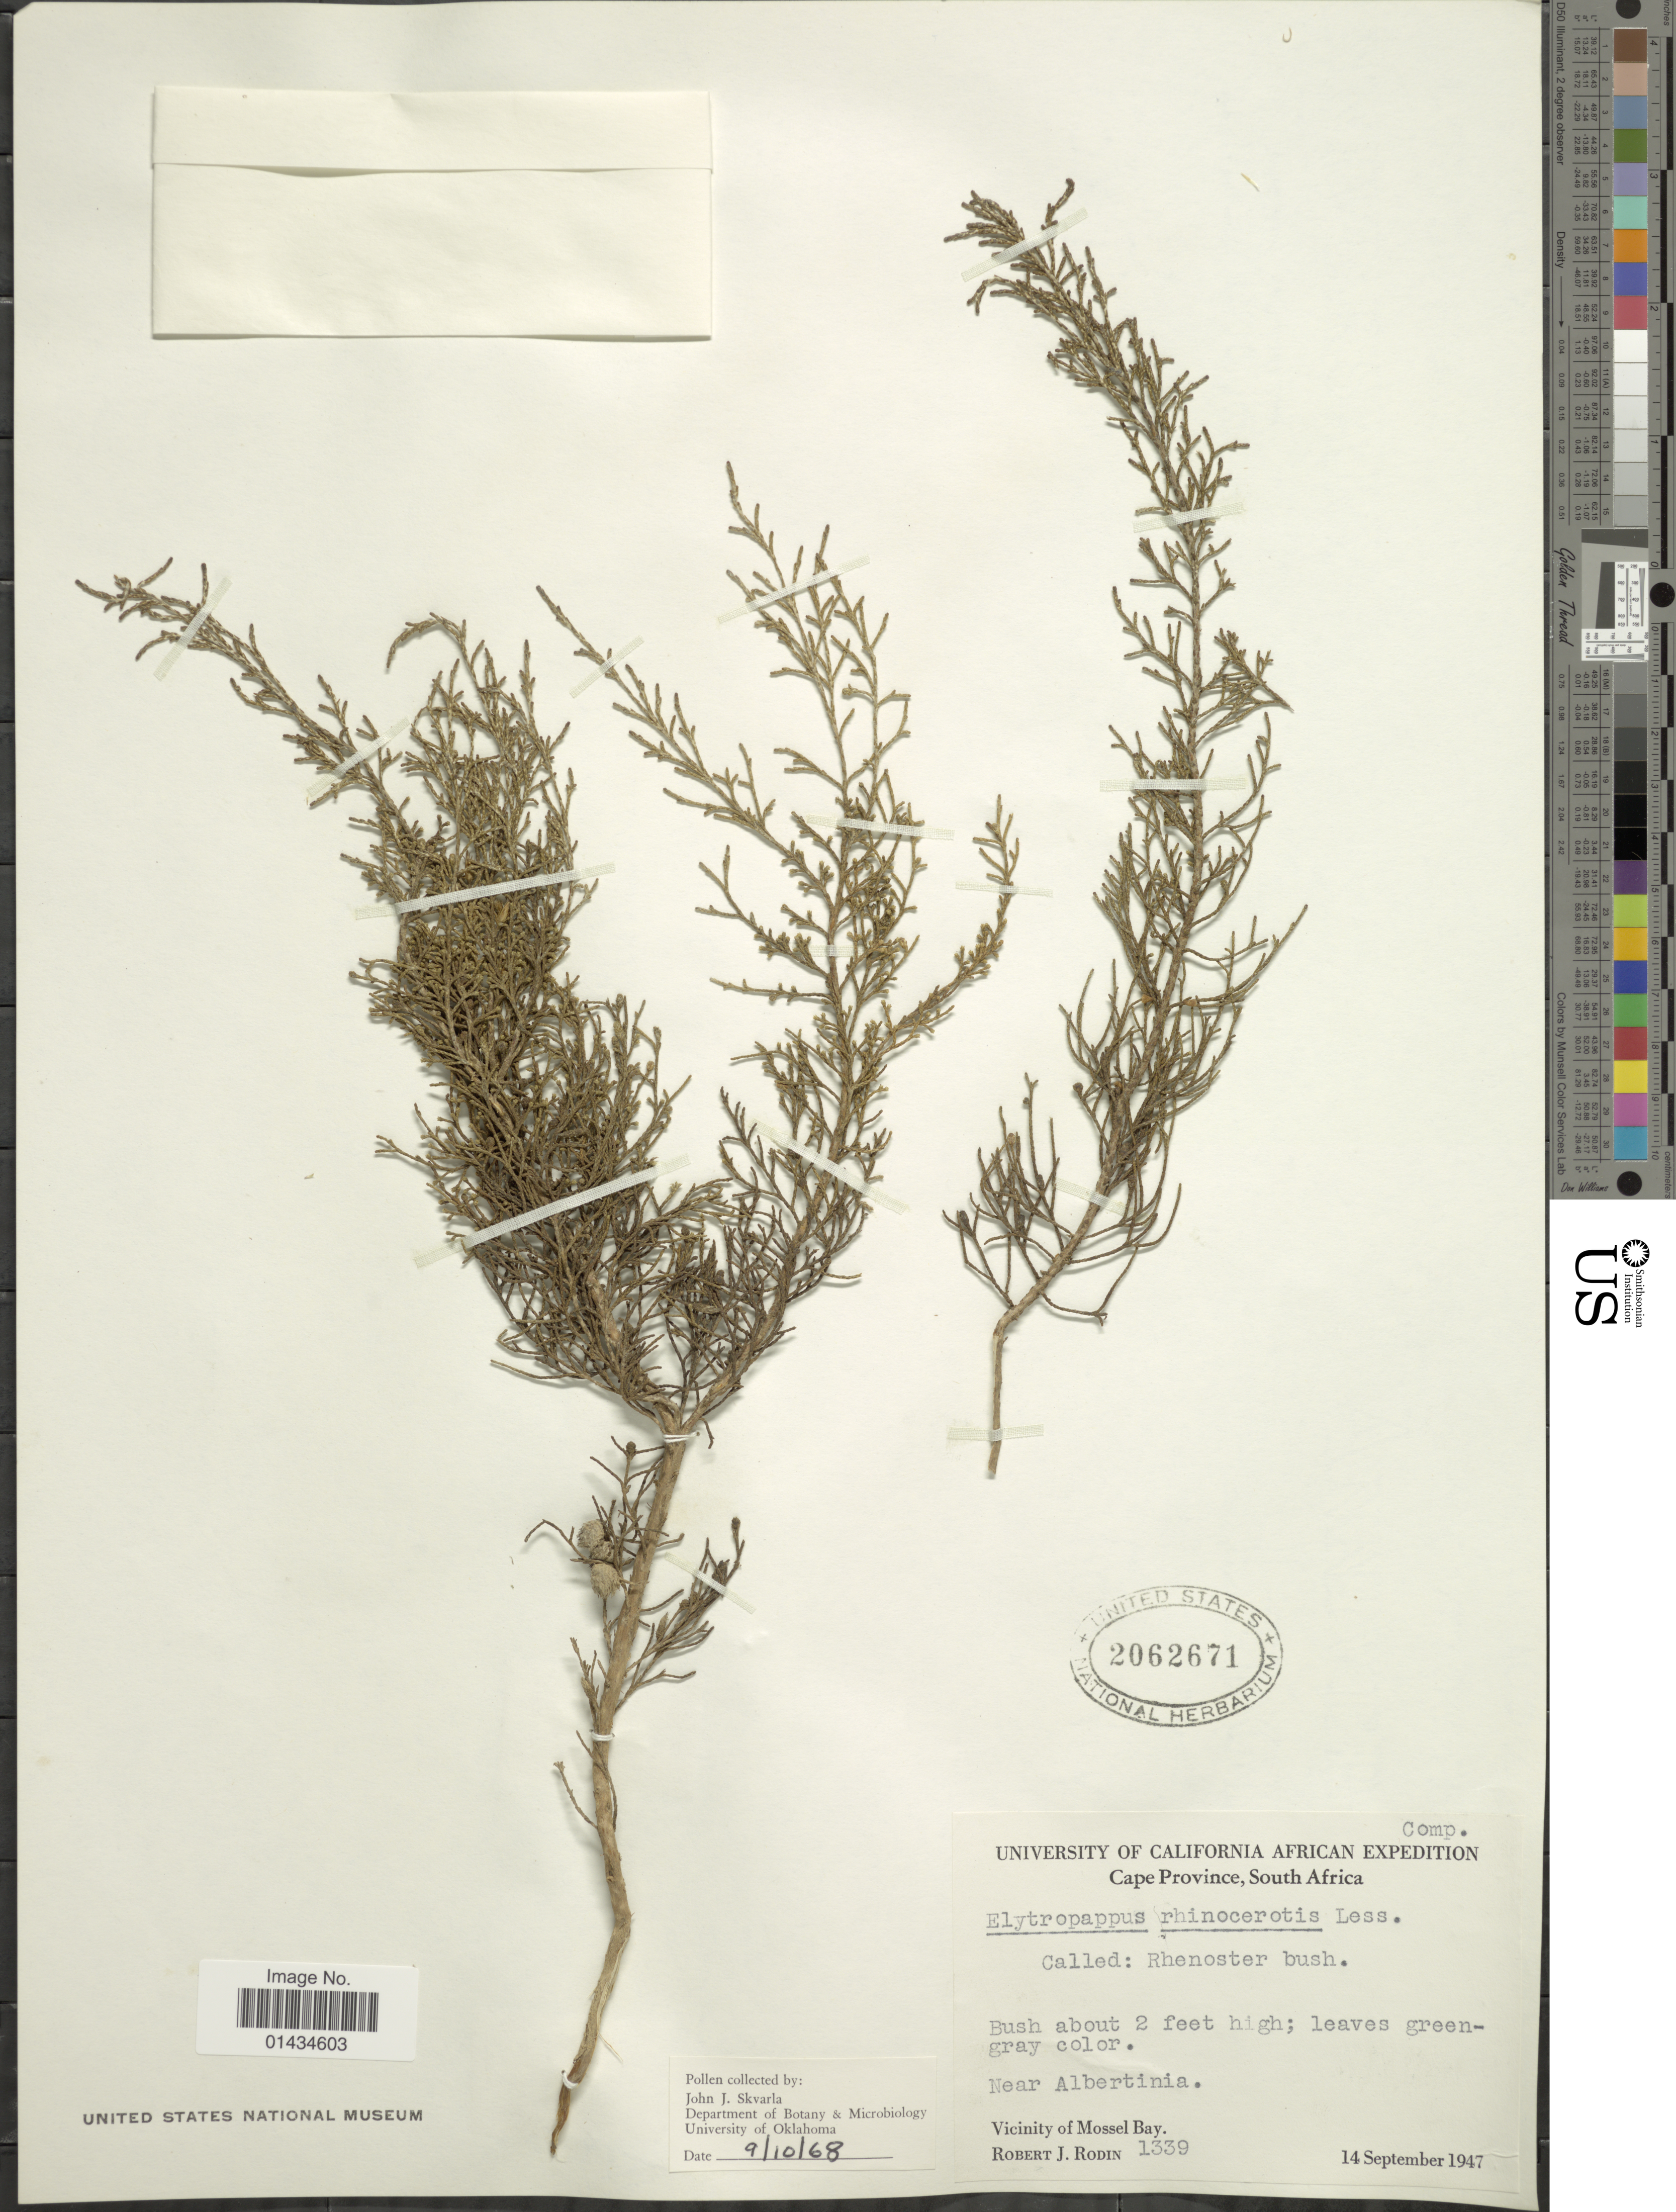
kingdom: Plantae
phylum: Tracheophyta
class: Magnoliopsida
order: Asterales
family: Asteraceae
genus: Elytropappus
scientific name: Elytropappus rhinocerotis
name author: (L. f.) Less.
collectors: R. J. Rodin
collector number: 1339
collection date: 1947-09-14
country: South Africa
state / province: Western Cape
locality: Called: Rhenoster bush, near Albertinia, Vicinity of Mossel Bay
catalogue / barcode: US 2062671